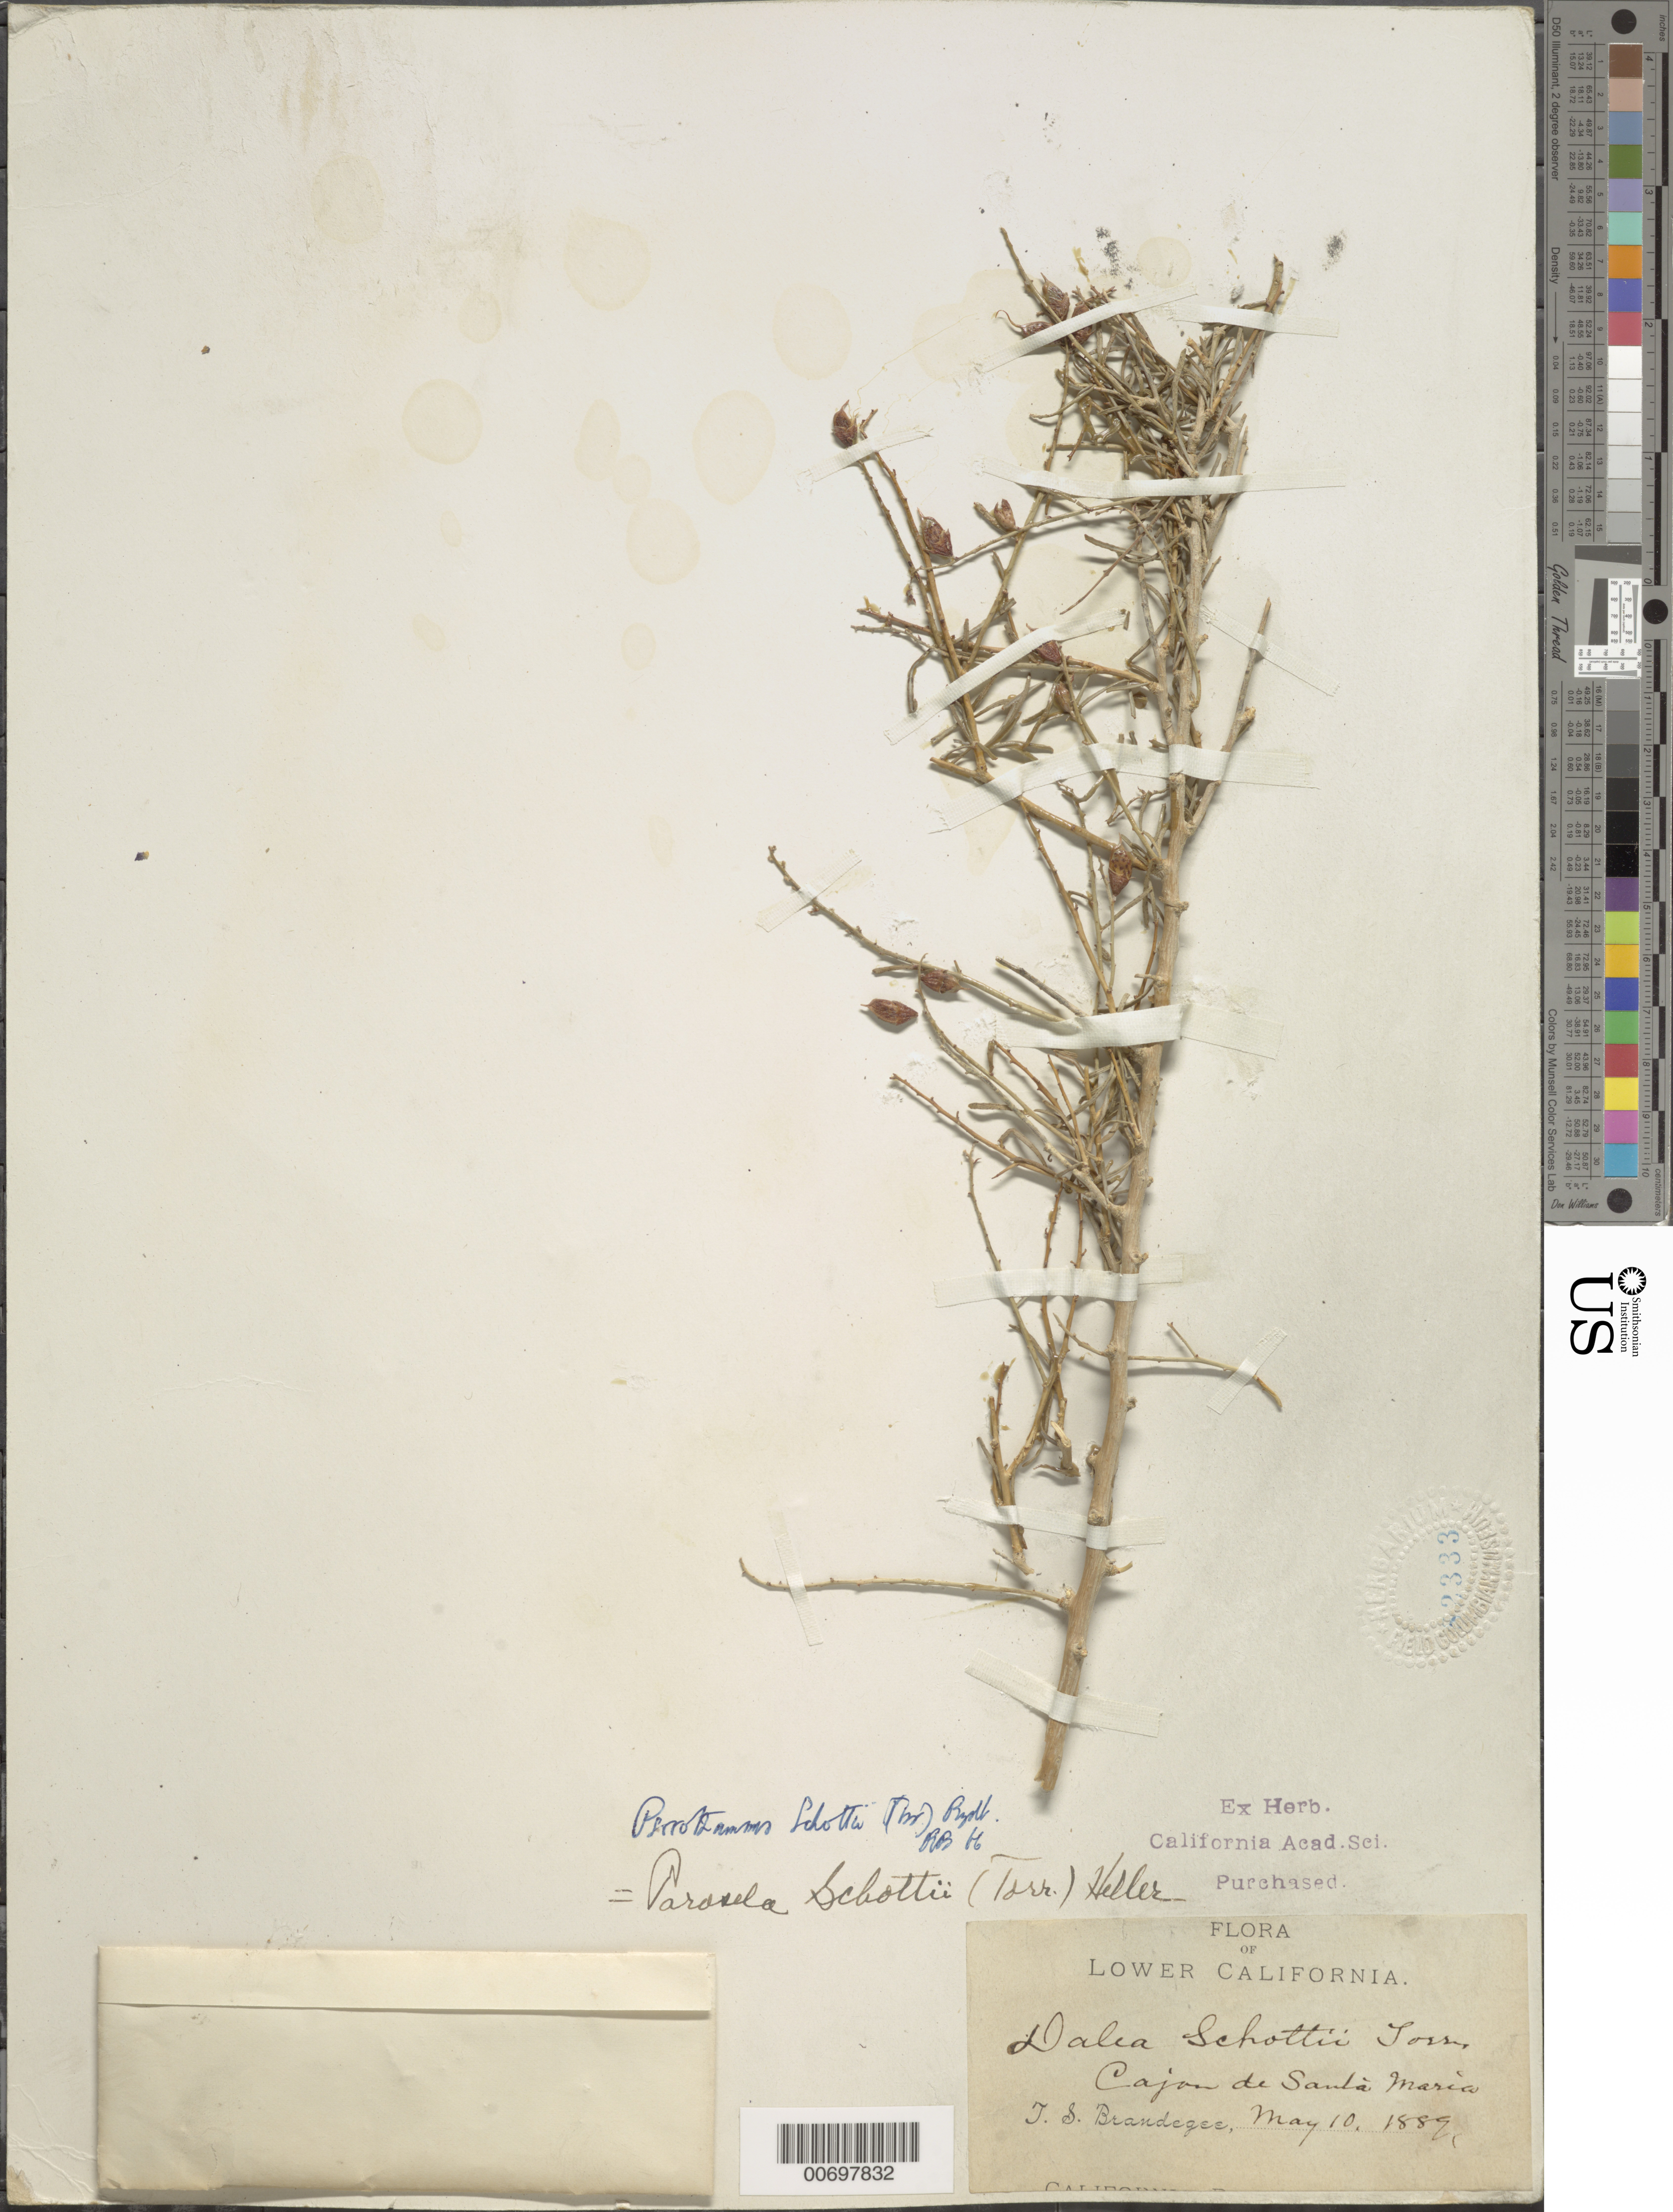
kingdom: Plantae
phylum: Tracheophyta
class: Magnoliopsida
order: Fabales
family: Fabaceae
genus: Psorothamnus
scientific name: Psorothamnus schottii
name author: (Torr.) Barneby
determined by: Strong, M. T., (US), Smithsonian Institution - National Museum of Natural History (UNITED STATES)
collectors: J. S. Brandegee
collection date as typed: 10 May 1889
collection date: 1889-05-10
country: United States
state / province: California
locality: Cajon de Santa Maria.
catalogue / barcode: US 82333